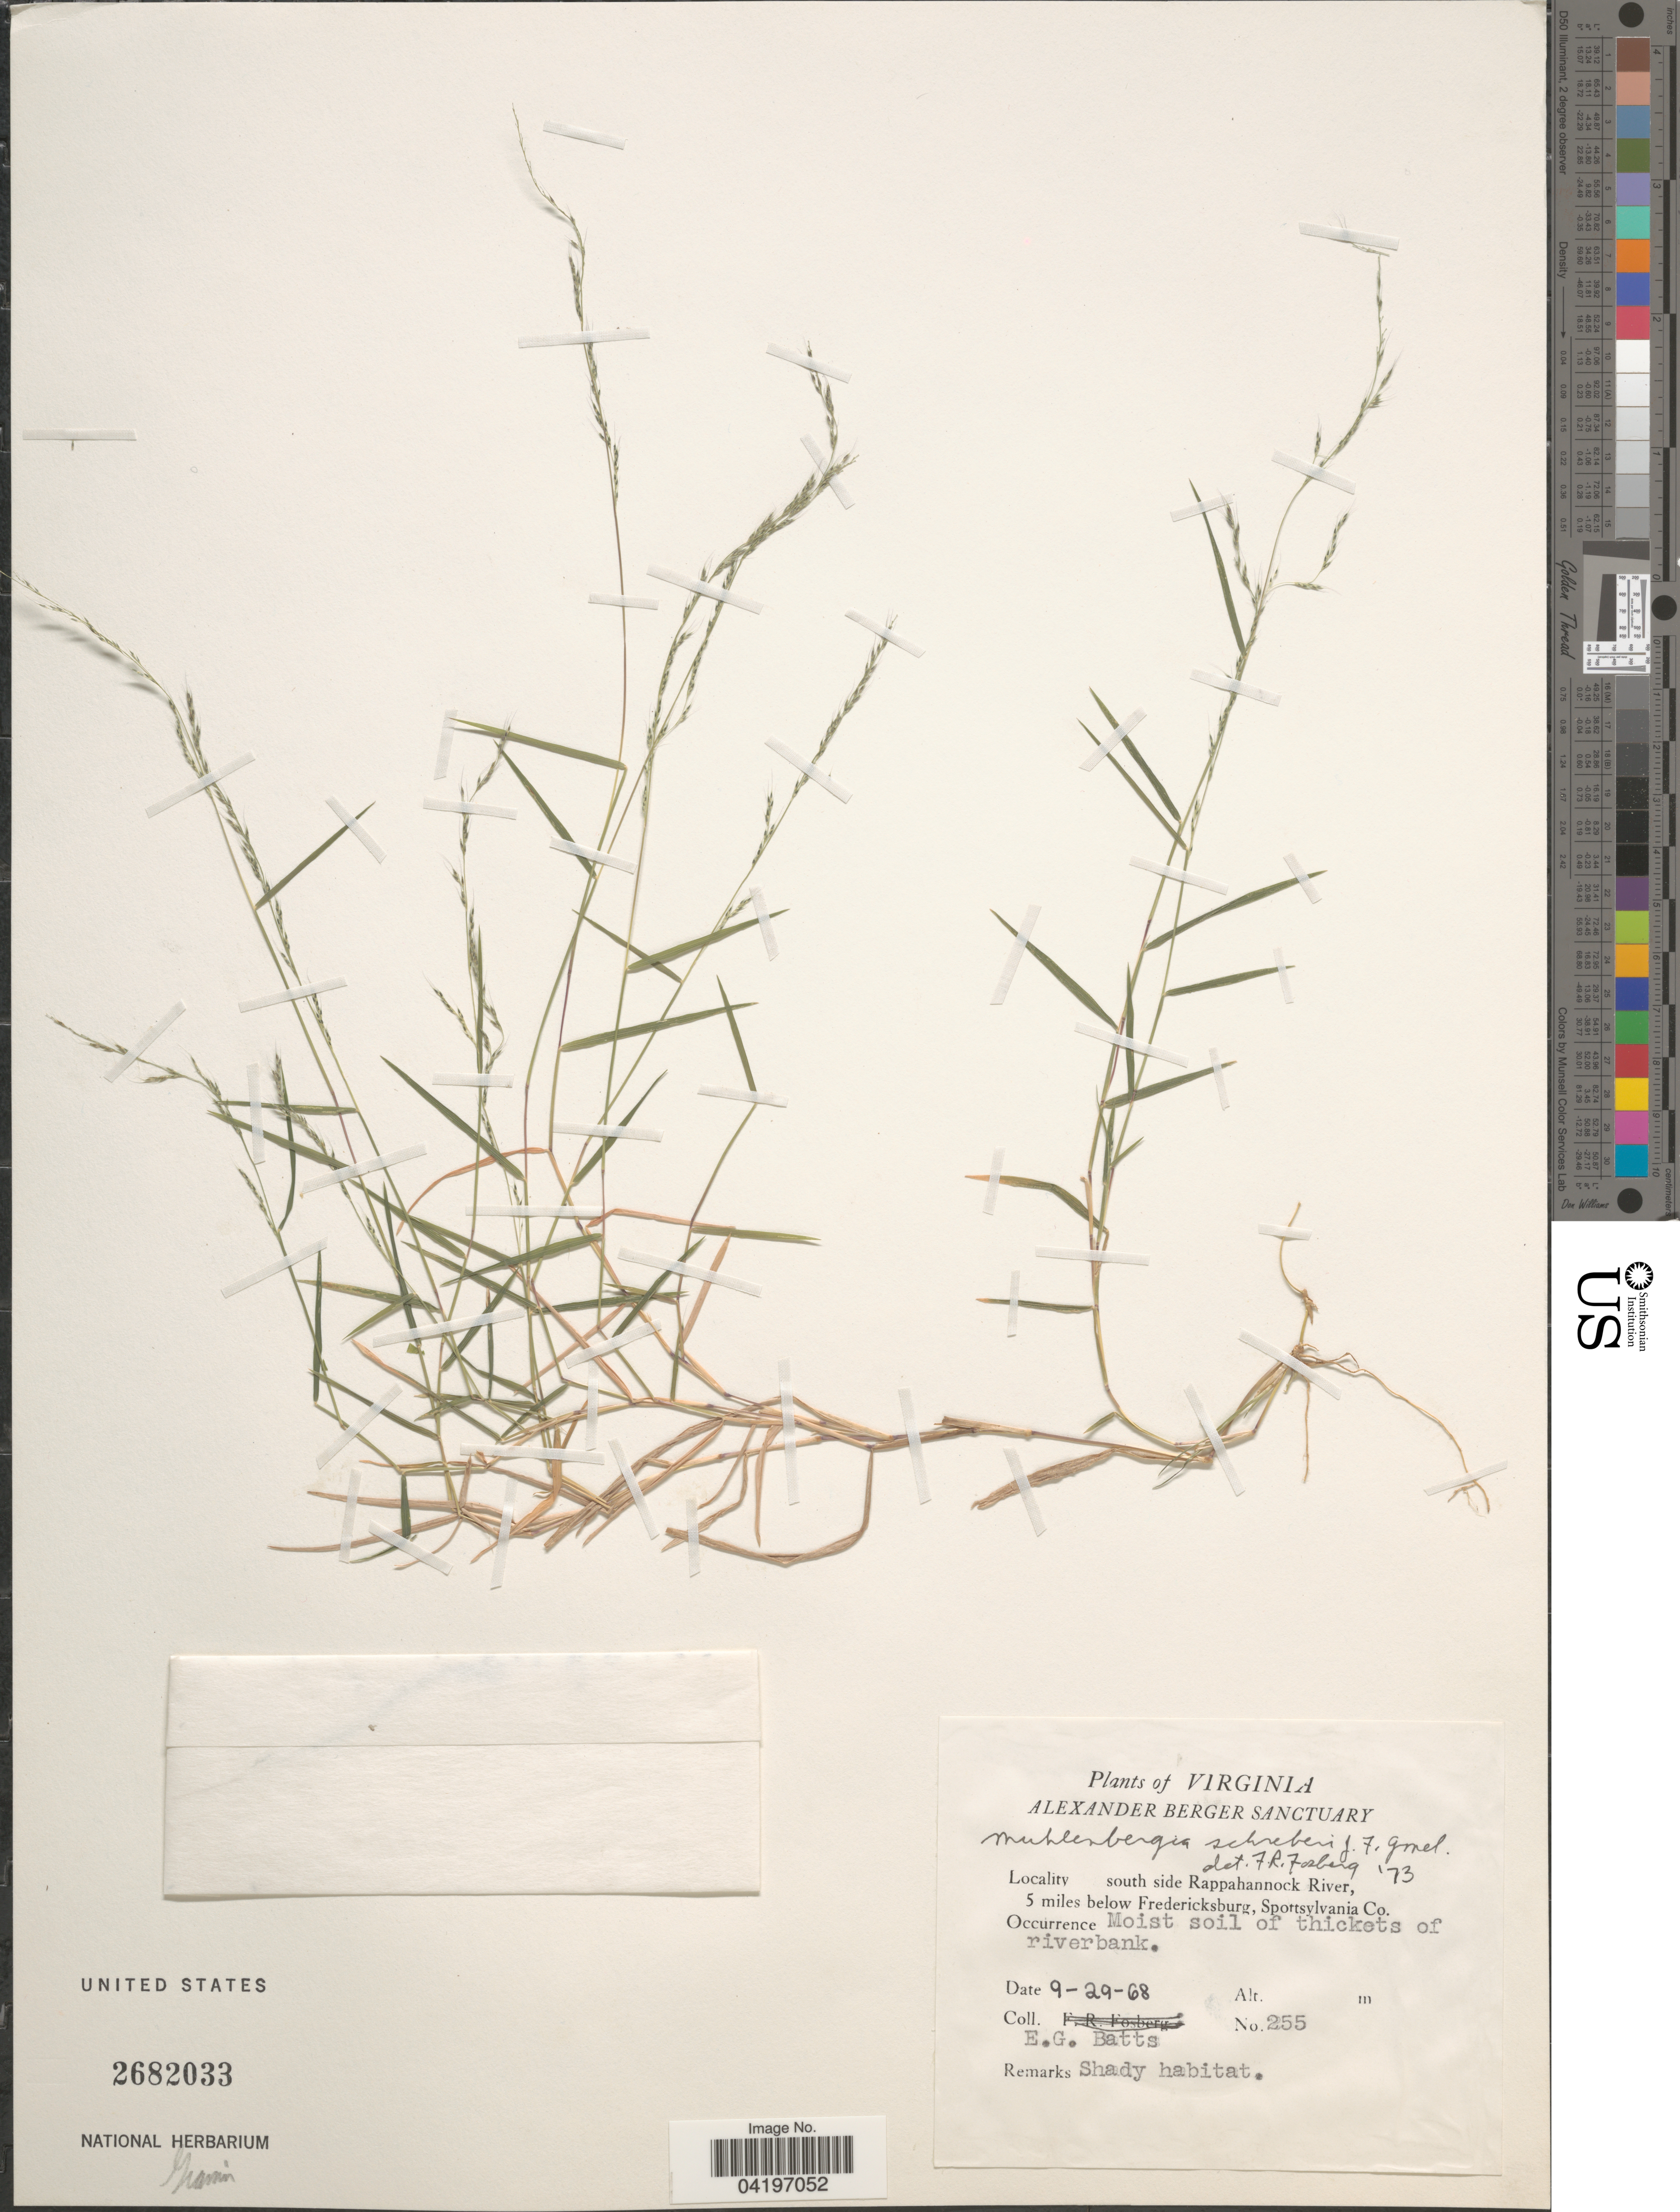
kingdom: Plantae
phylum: Tracheophyta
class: Liliopsida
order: Poales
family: Poaceae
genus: Muhlenbergia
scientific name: Muhlenbergia schreberi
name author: J.F. Gmel.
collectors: E. Batts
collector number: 255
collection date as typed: Transcribed d/m/y: 29/9/68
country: United States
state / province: Virginia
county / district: Spotsylvania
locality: Alexander Berger Sanctuary. South side Rappahannock River, 5 miles below Fredericksburg. Moist soil of thickets of riverbank.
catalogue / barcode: US 2682033